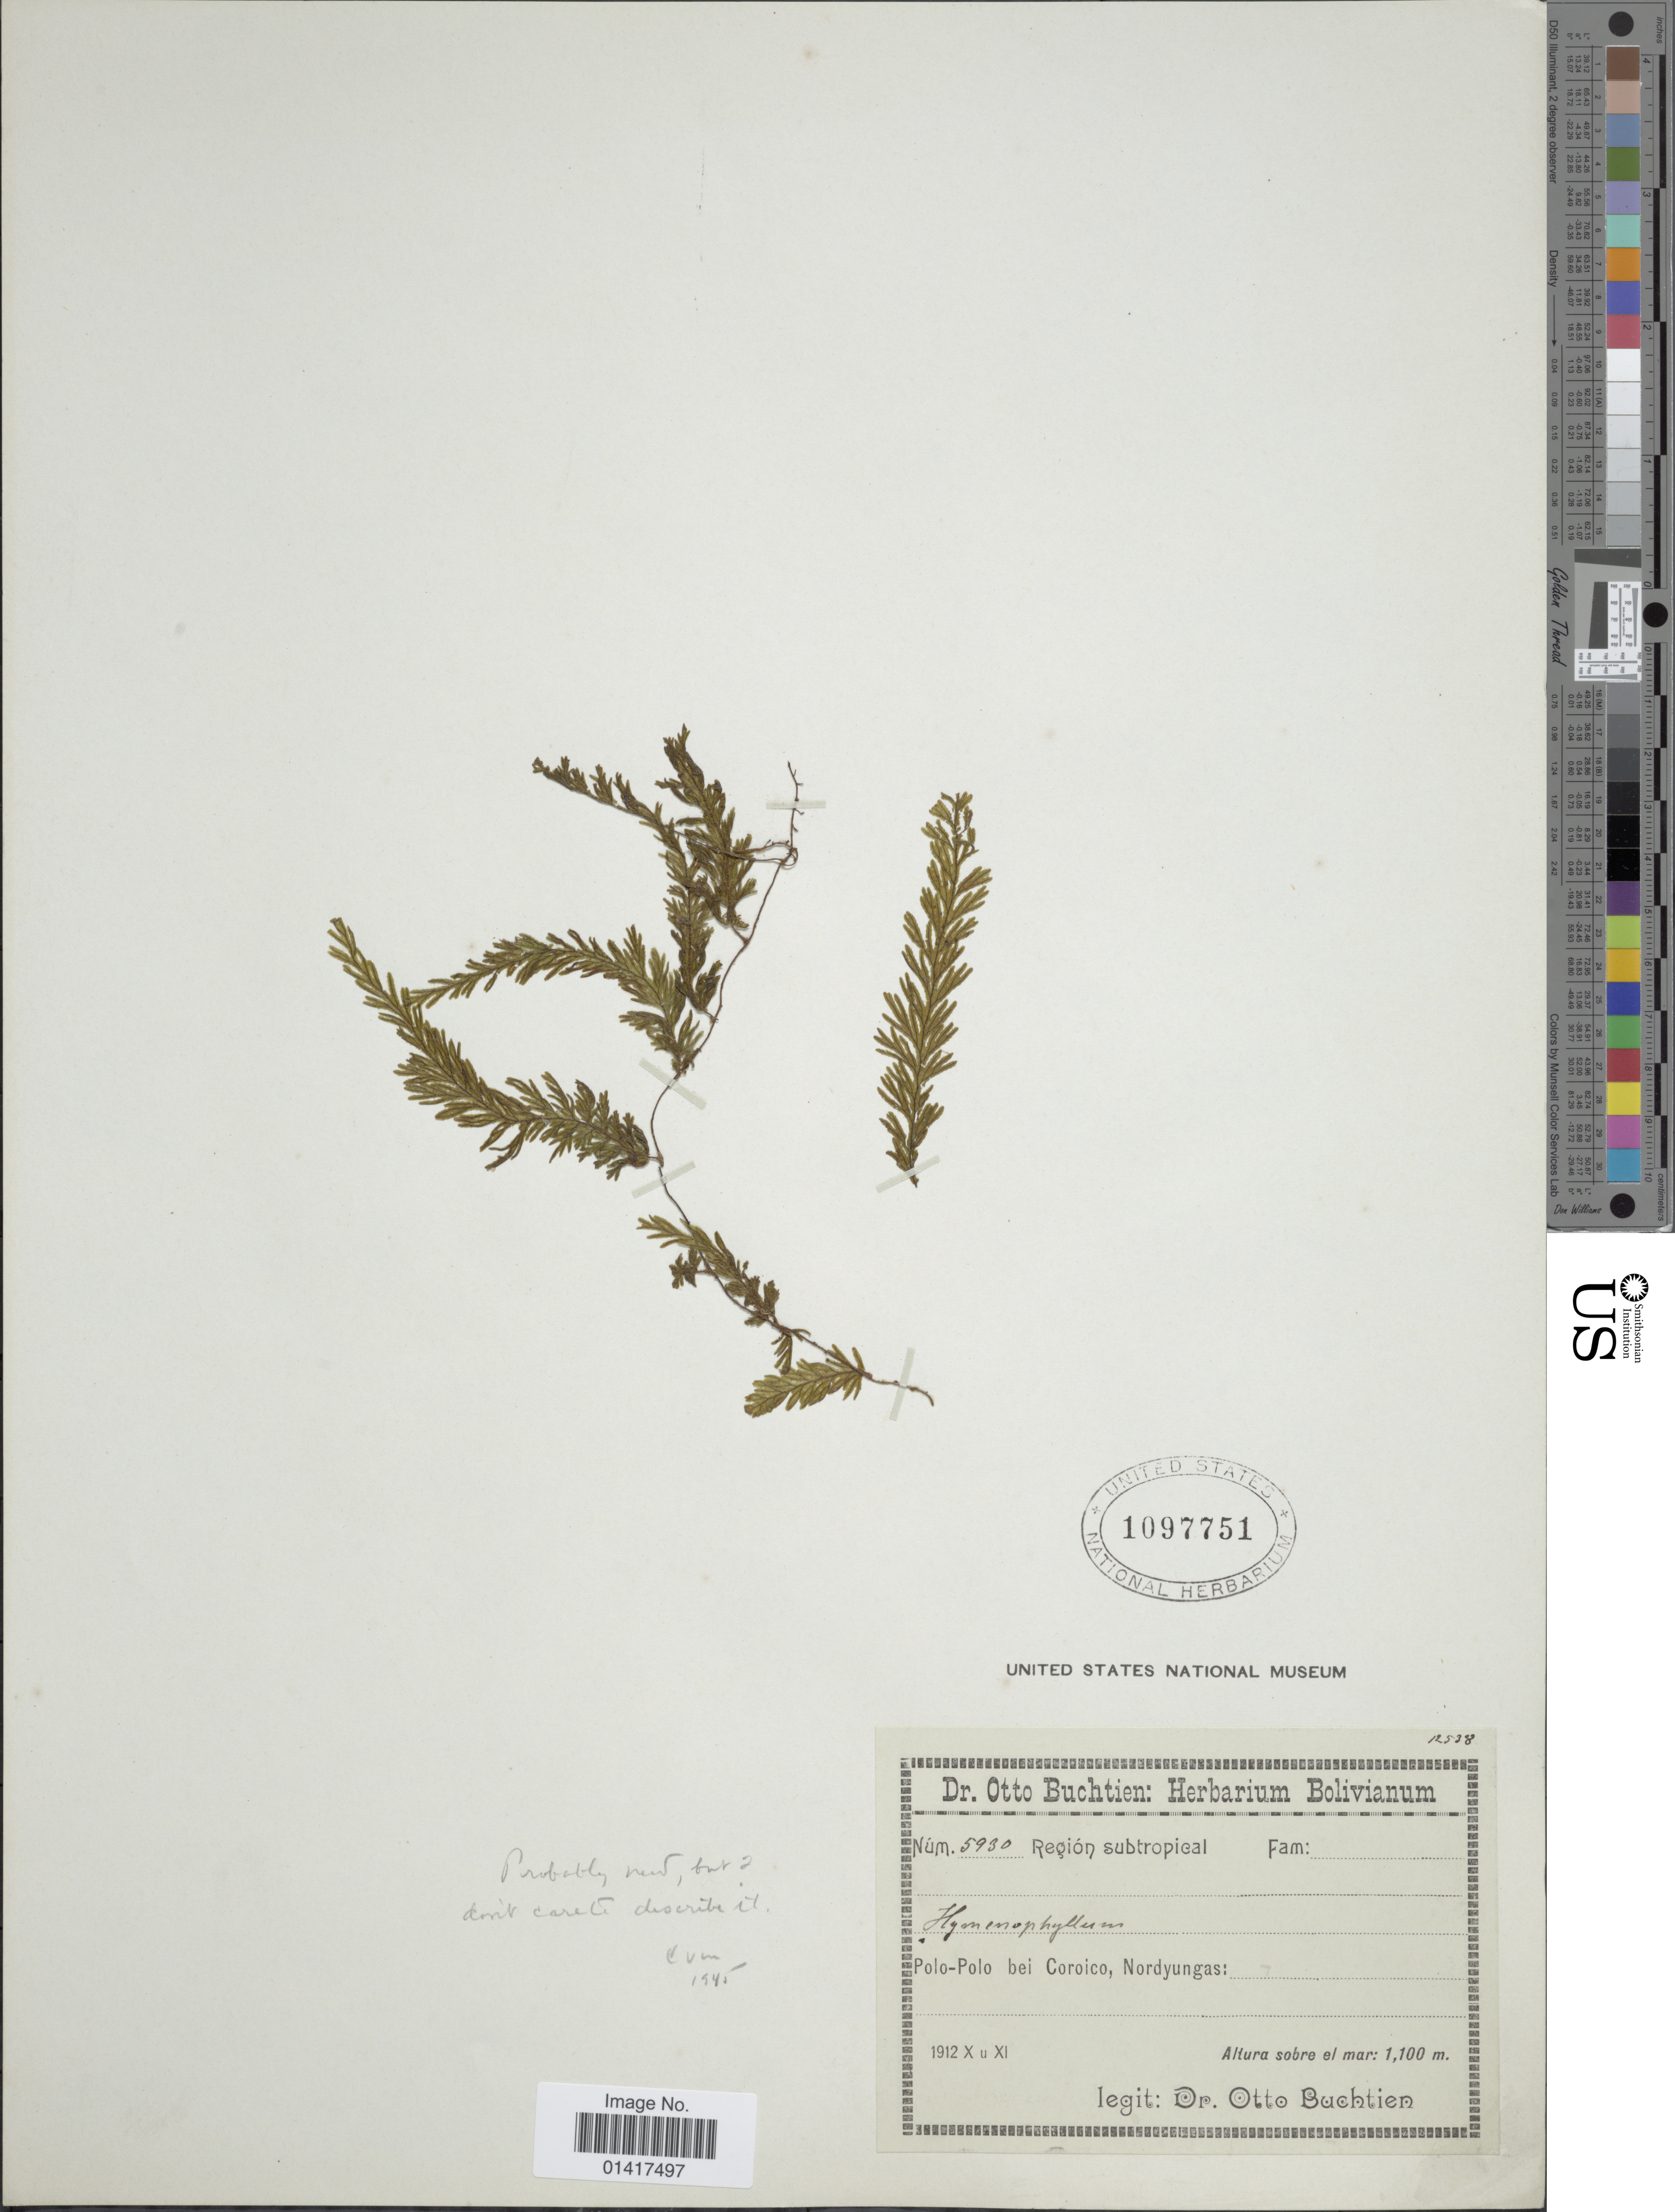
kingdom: Plantae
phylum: Tracheophyta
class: Polypodiopsida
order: Hymenophyllales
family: Hymenophyllaceae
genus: Hymenophyllum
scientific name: Hymenophyllum sp.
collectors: O. Buchtien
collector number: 5930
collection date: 1912-10/1912-11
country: Bolivia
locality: Polo-Polo bei Corioco, Nordyungas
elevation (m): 1100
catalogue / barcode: US 1097751